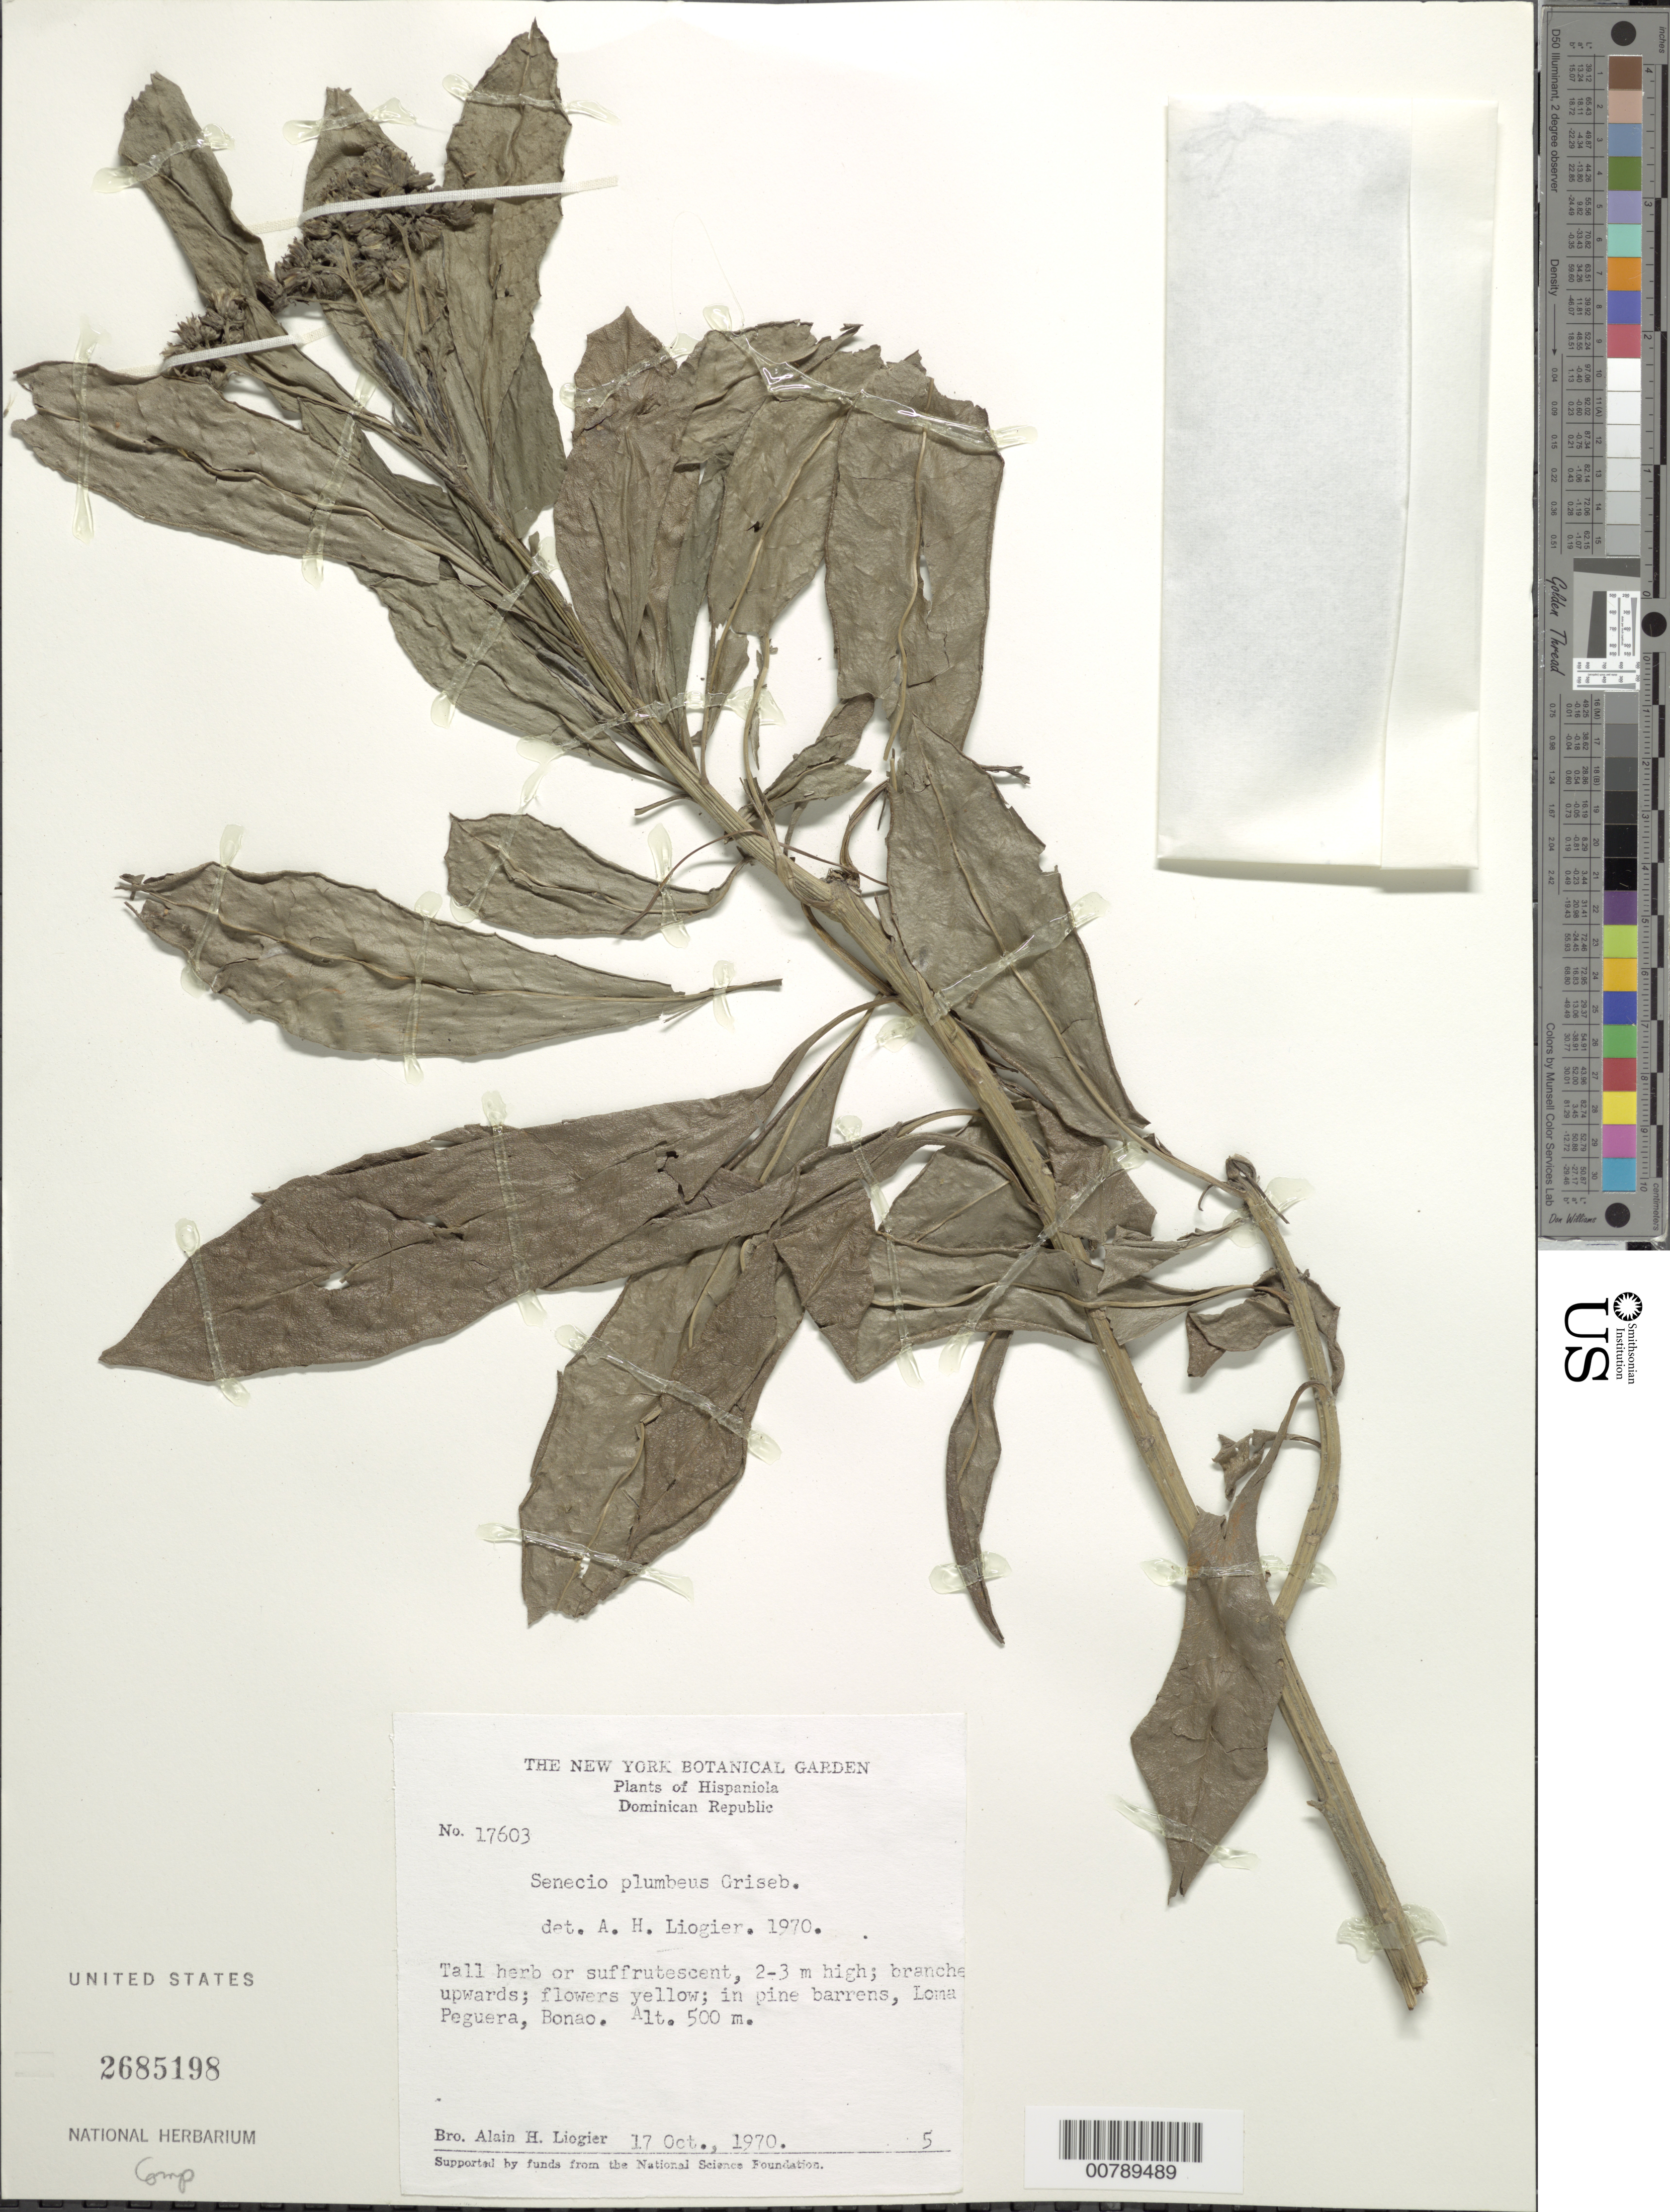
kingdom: Plantae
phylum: Tracheophyta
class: Magnoliopsida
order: Asterales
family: Asteraceae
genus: Senecio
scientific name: Senecio plumbeus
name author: Griseb.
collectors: A. H. Liogier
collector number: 17603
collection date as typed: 17 Oct 1970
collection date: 1970-10-17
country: Dominican Republic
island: Hispaniola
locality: In pine barrens, Loma Peguera, Bonao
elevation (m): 500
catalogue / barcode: US 2685198